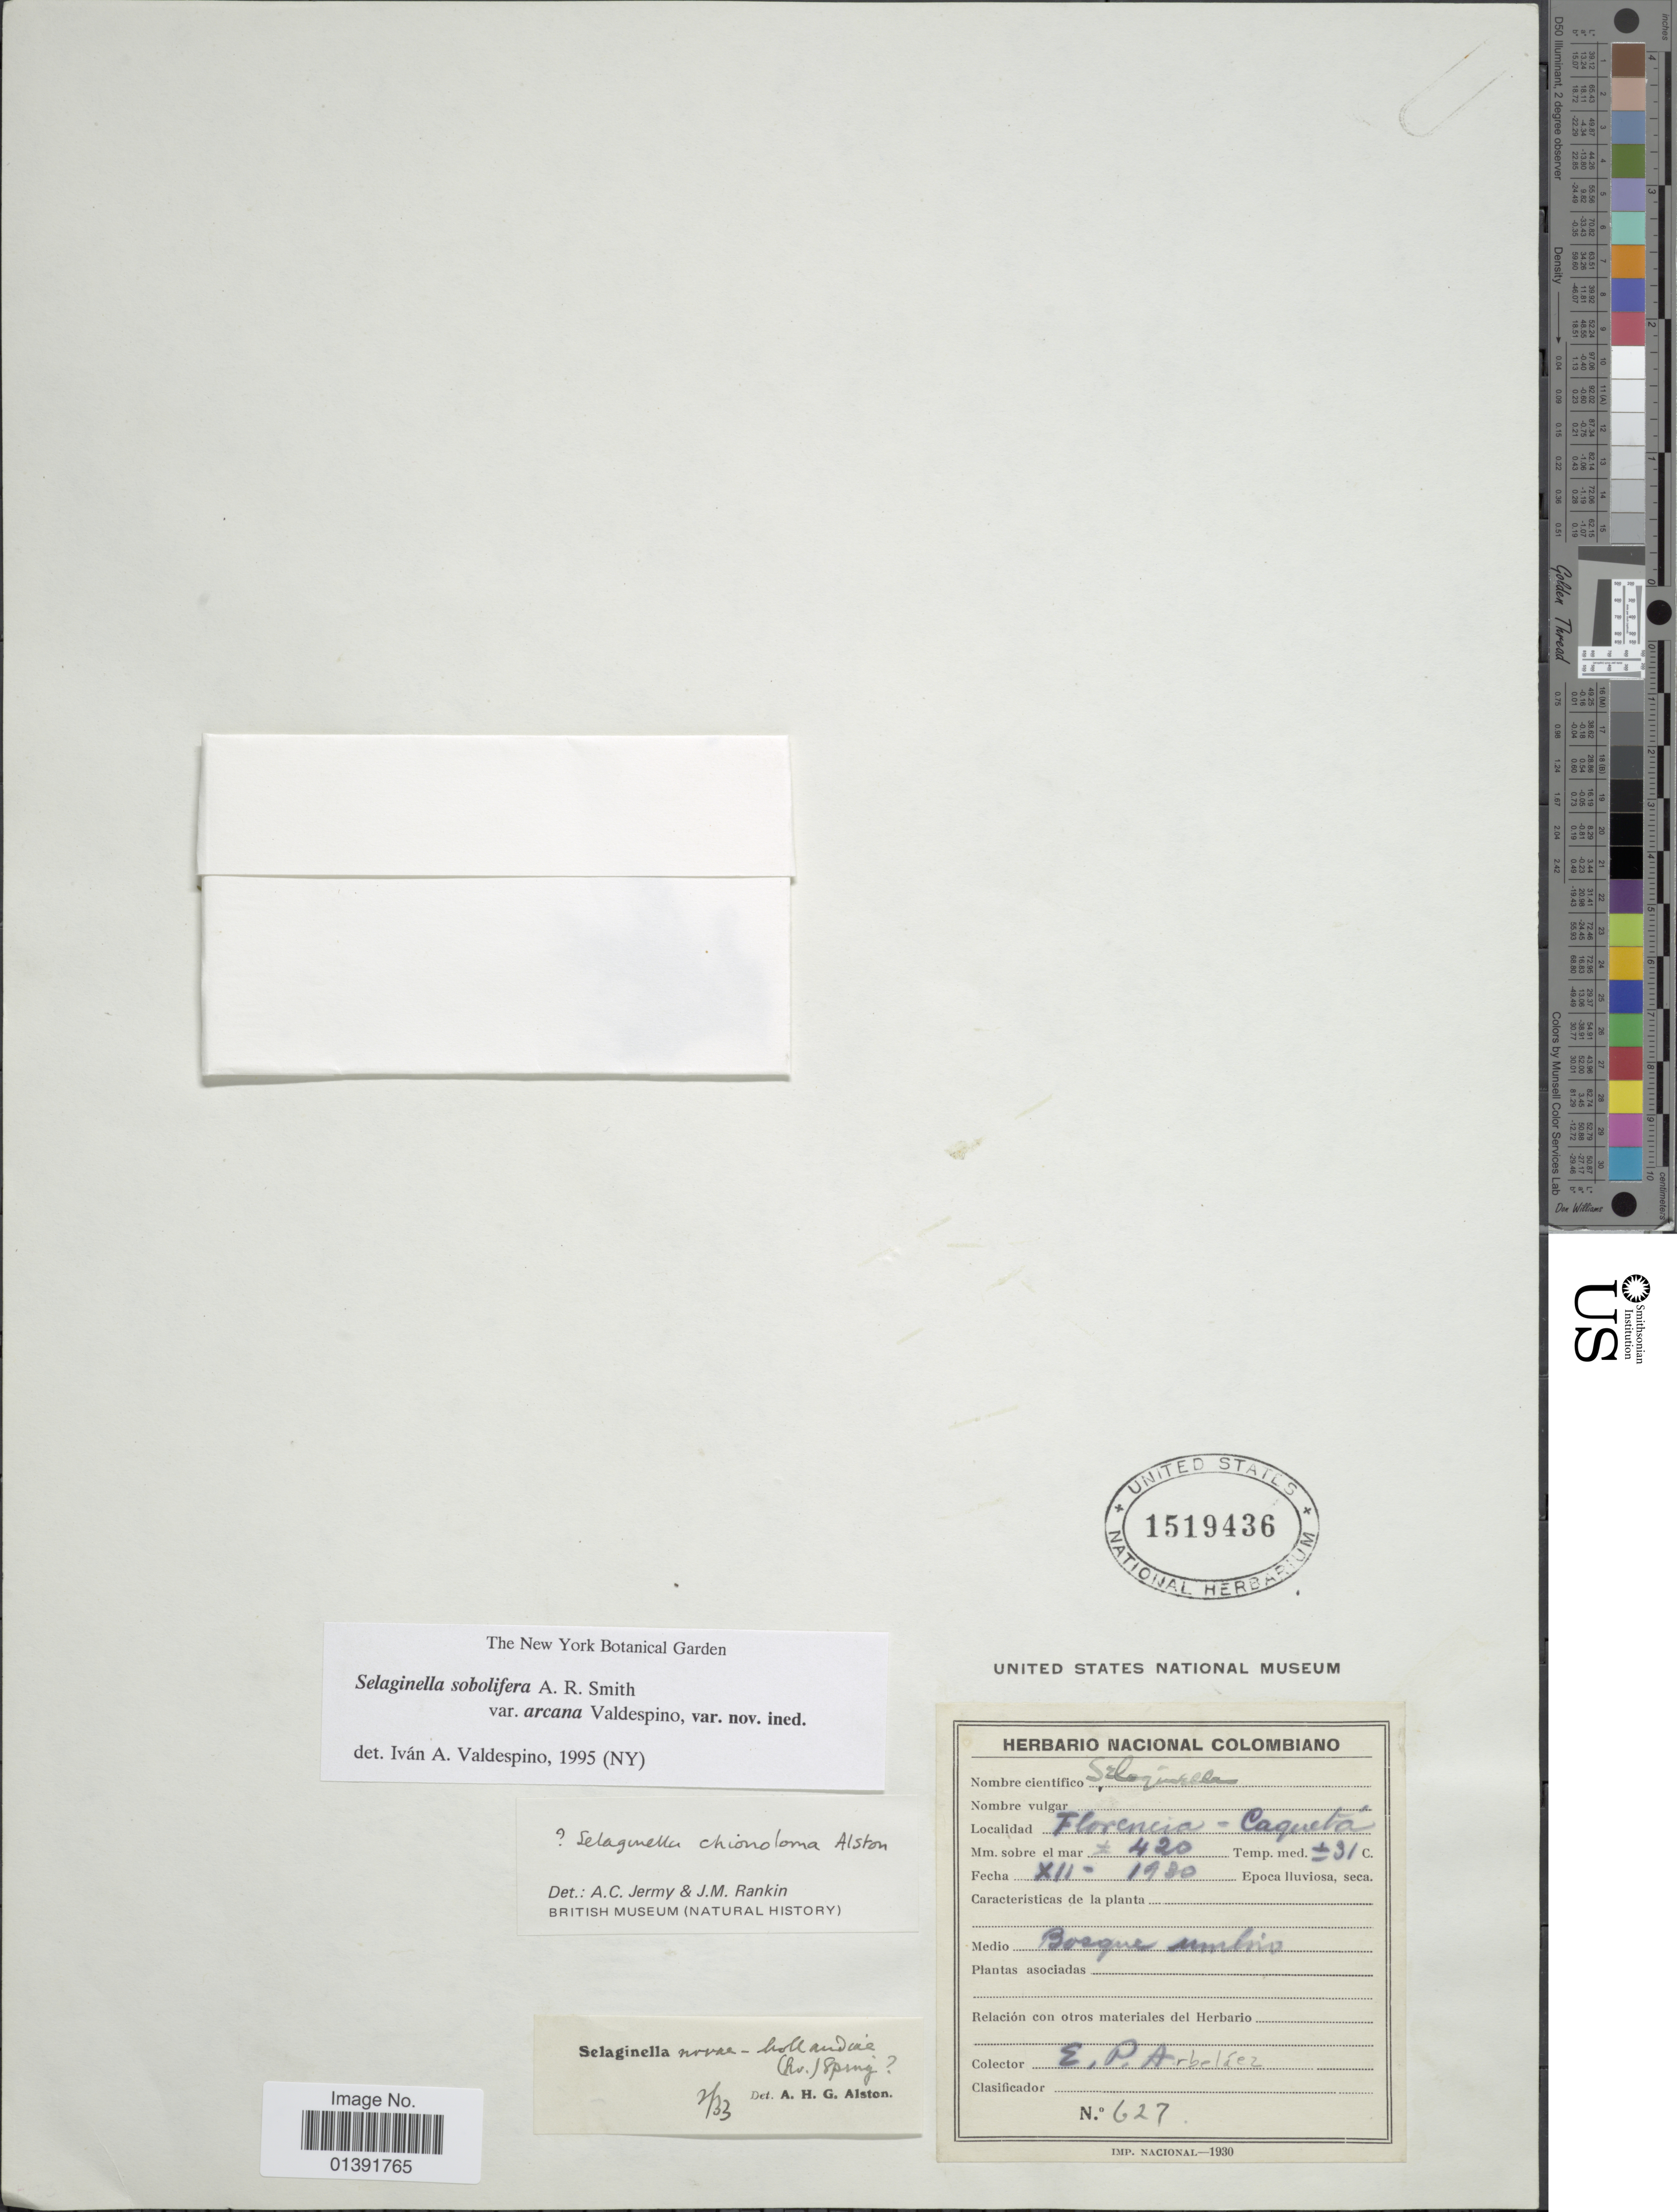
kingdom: Plantae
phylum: Tracheophyta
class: Lycopodiopsida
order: Selaginellales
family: Selaginellaceae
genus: Selaginella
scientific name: Selaginella sobolifera var. arcana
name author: Valdespino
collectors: E. P. Arbelaez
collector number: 627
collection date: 1930-12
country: Colombia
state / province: Caquetá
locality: Florencia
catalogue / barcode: US 1519436